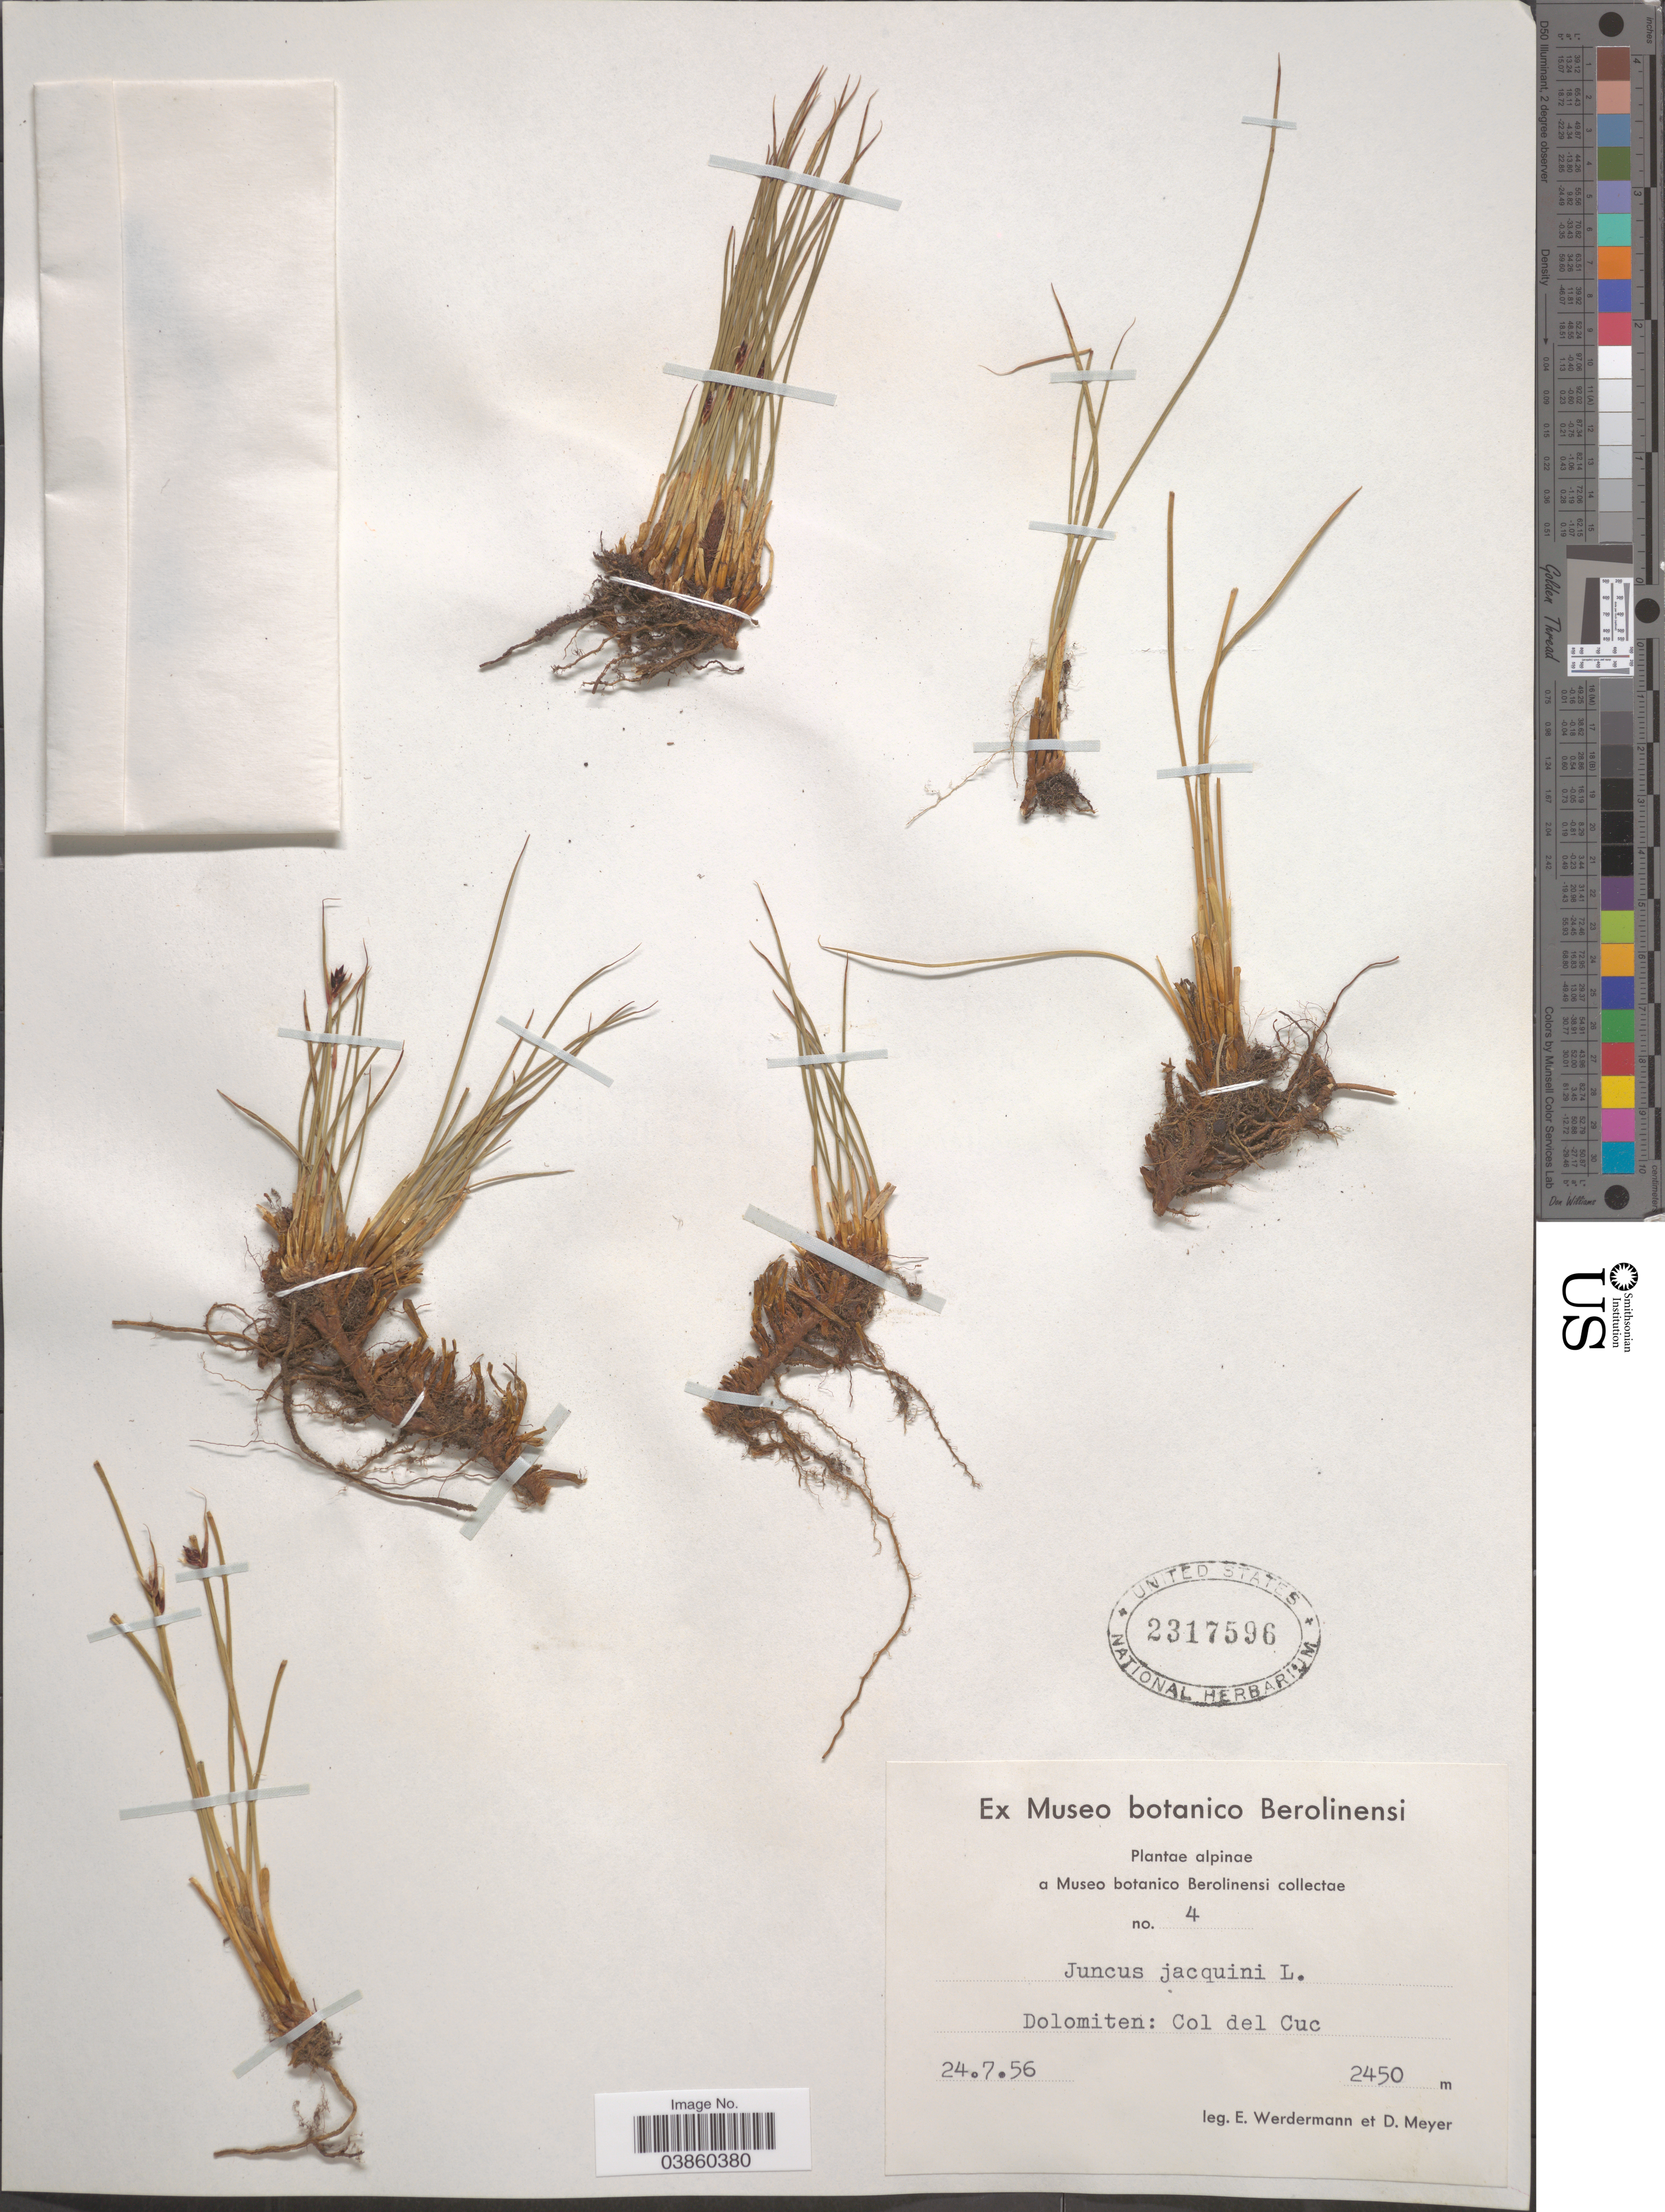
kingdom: Plantae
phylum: Tracheophyta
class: Liliopsida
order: Poales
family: Juncaceae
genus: Juncus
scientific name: Juncus jacquinii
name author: L.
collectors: E. Werdermann & D. Meyer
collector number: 4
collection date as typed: Transcribed d/m/y: 24/7/56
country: Italy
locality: Dolomiten: Col del Cuc.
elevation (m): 2450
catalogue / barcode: US 2317596